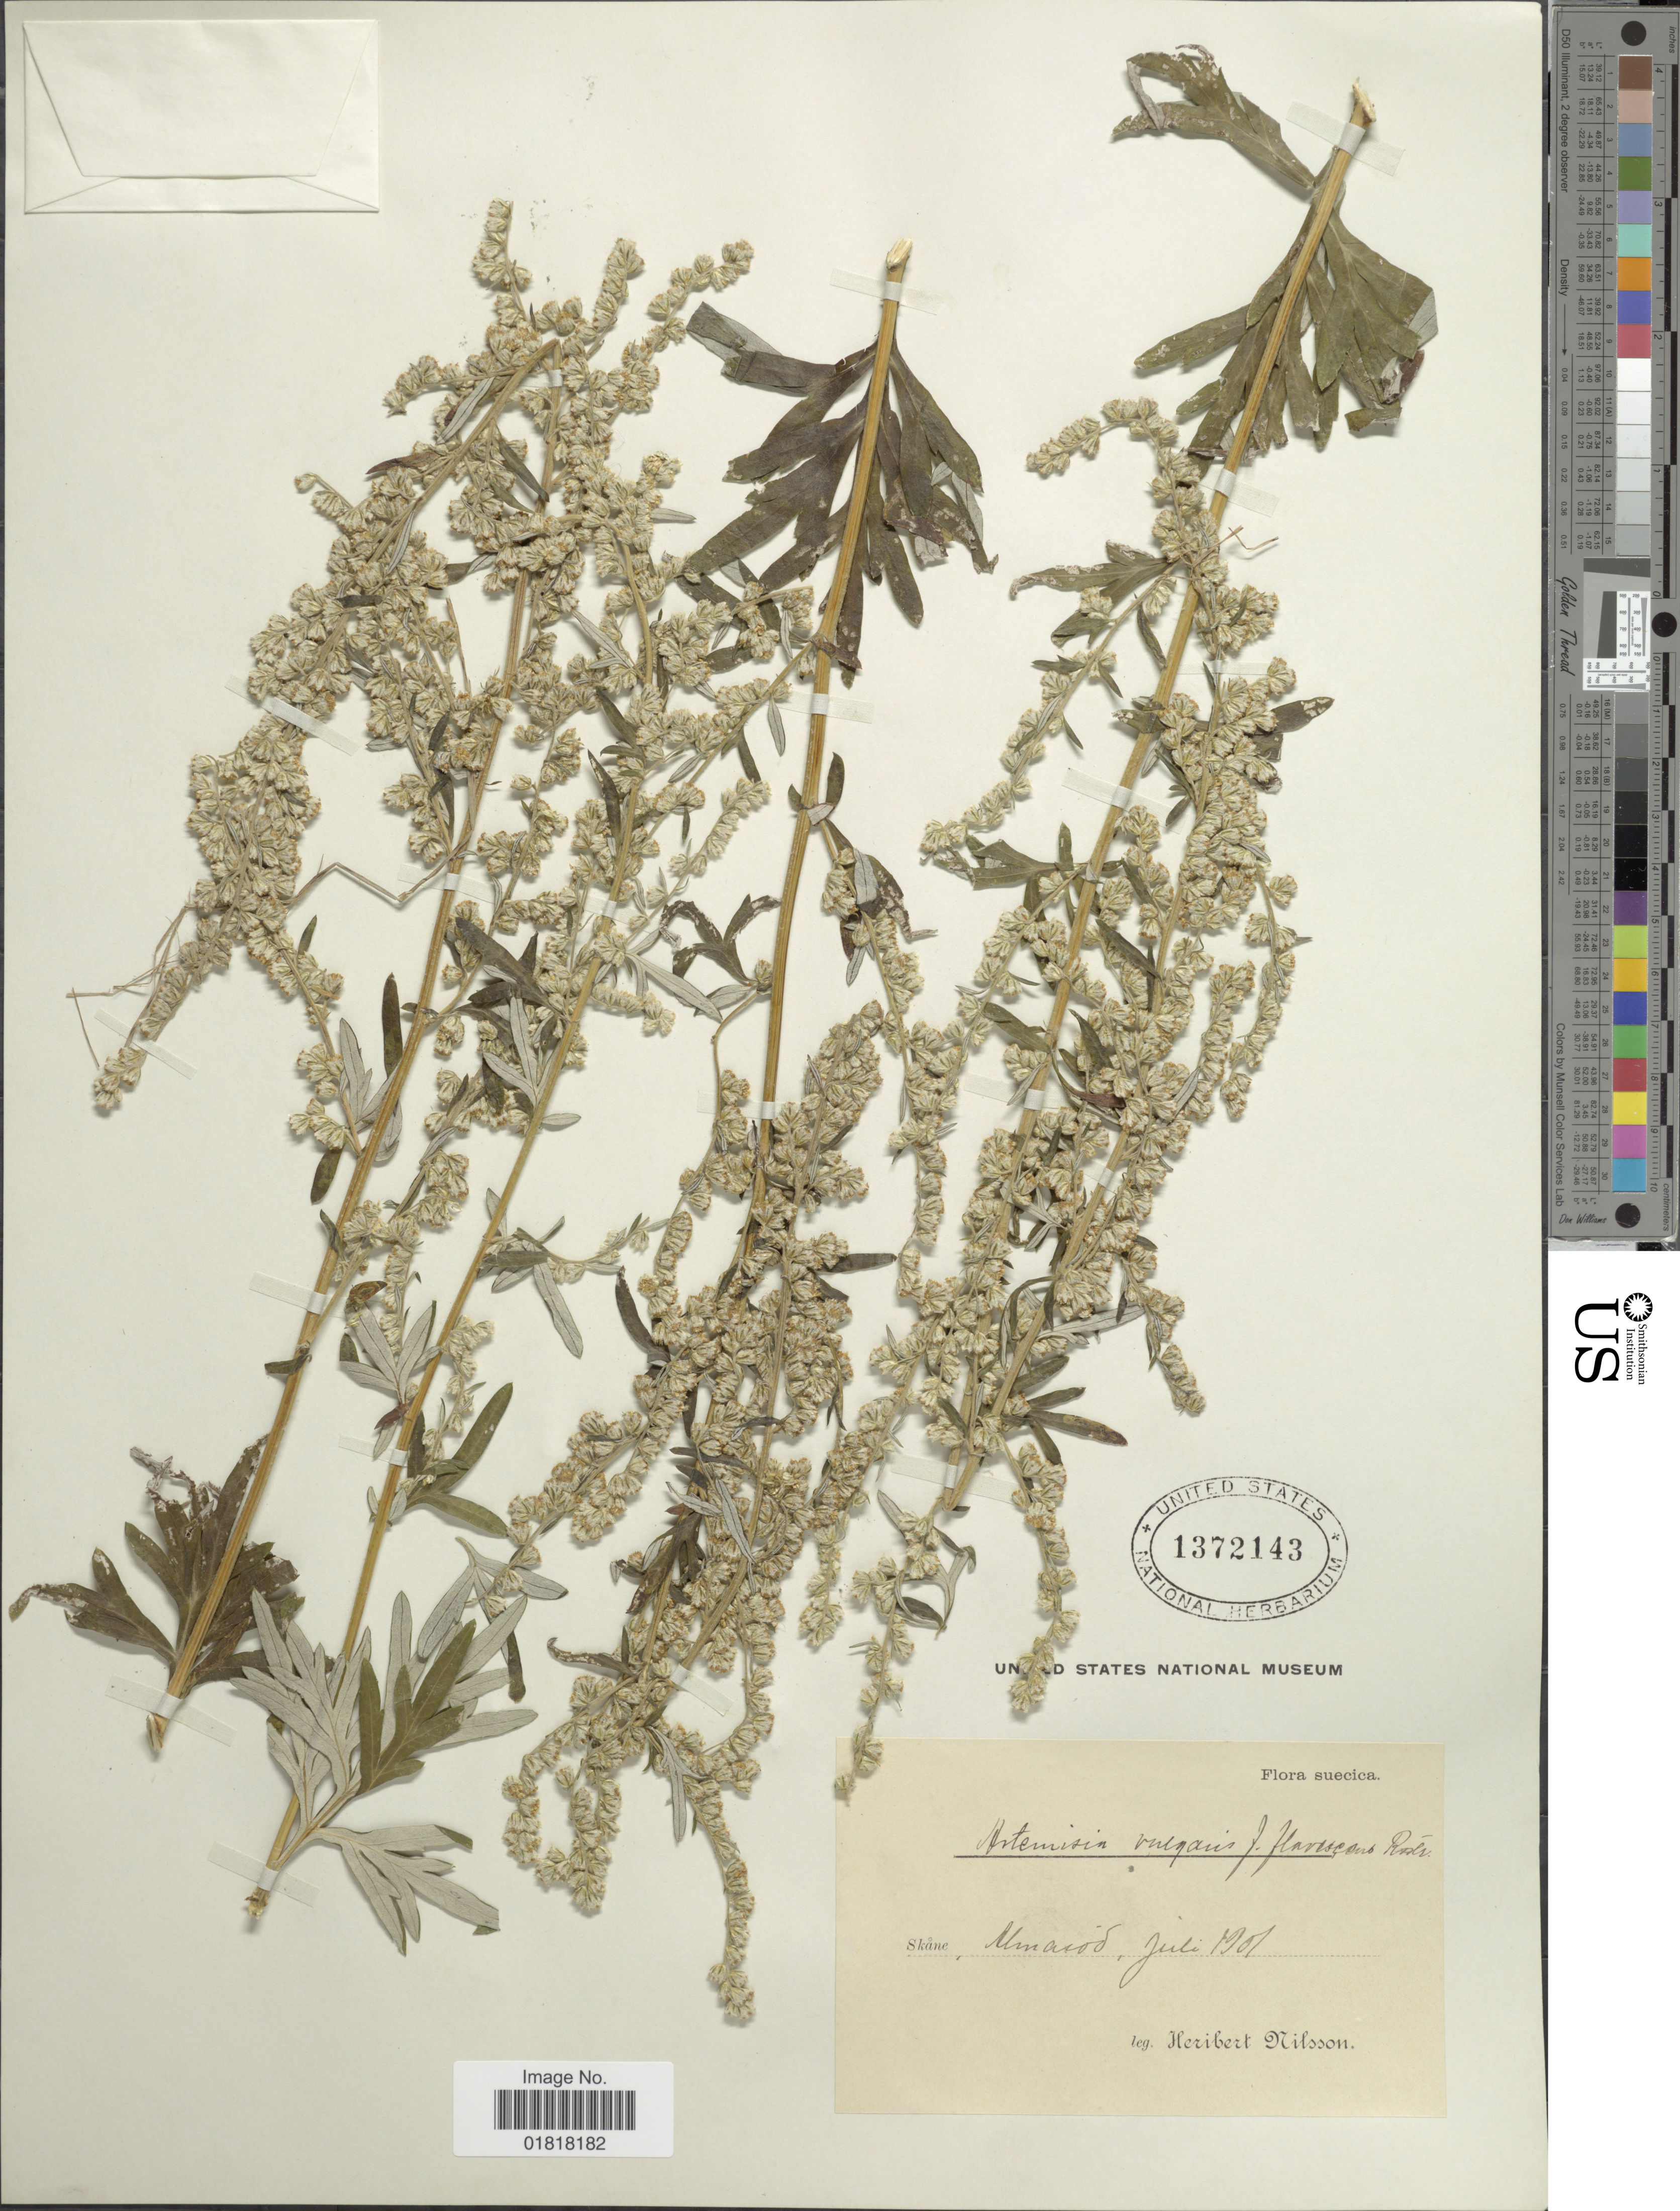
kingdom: Plantae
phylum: Tracheophyta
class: Magnoliopsida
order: Asterales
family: Asteraceae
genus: Artemisia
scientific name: Artemisia vulgaris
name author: L.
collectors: N. H. Nilsson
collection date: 1901-07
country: Sweden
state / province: Skåne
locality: Almaröd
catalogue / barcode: US 1372143